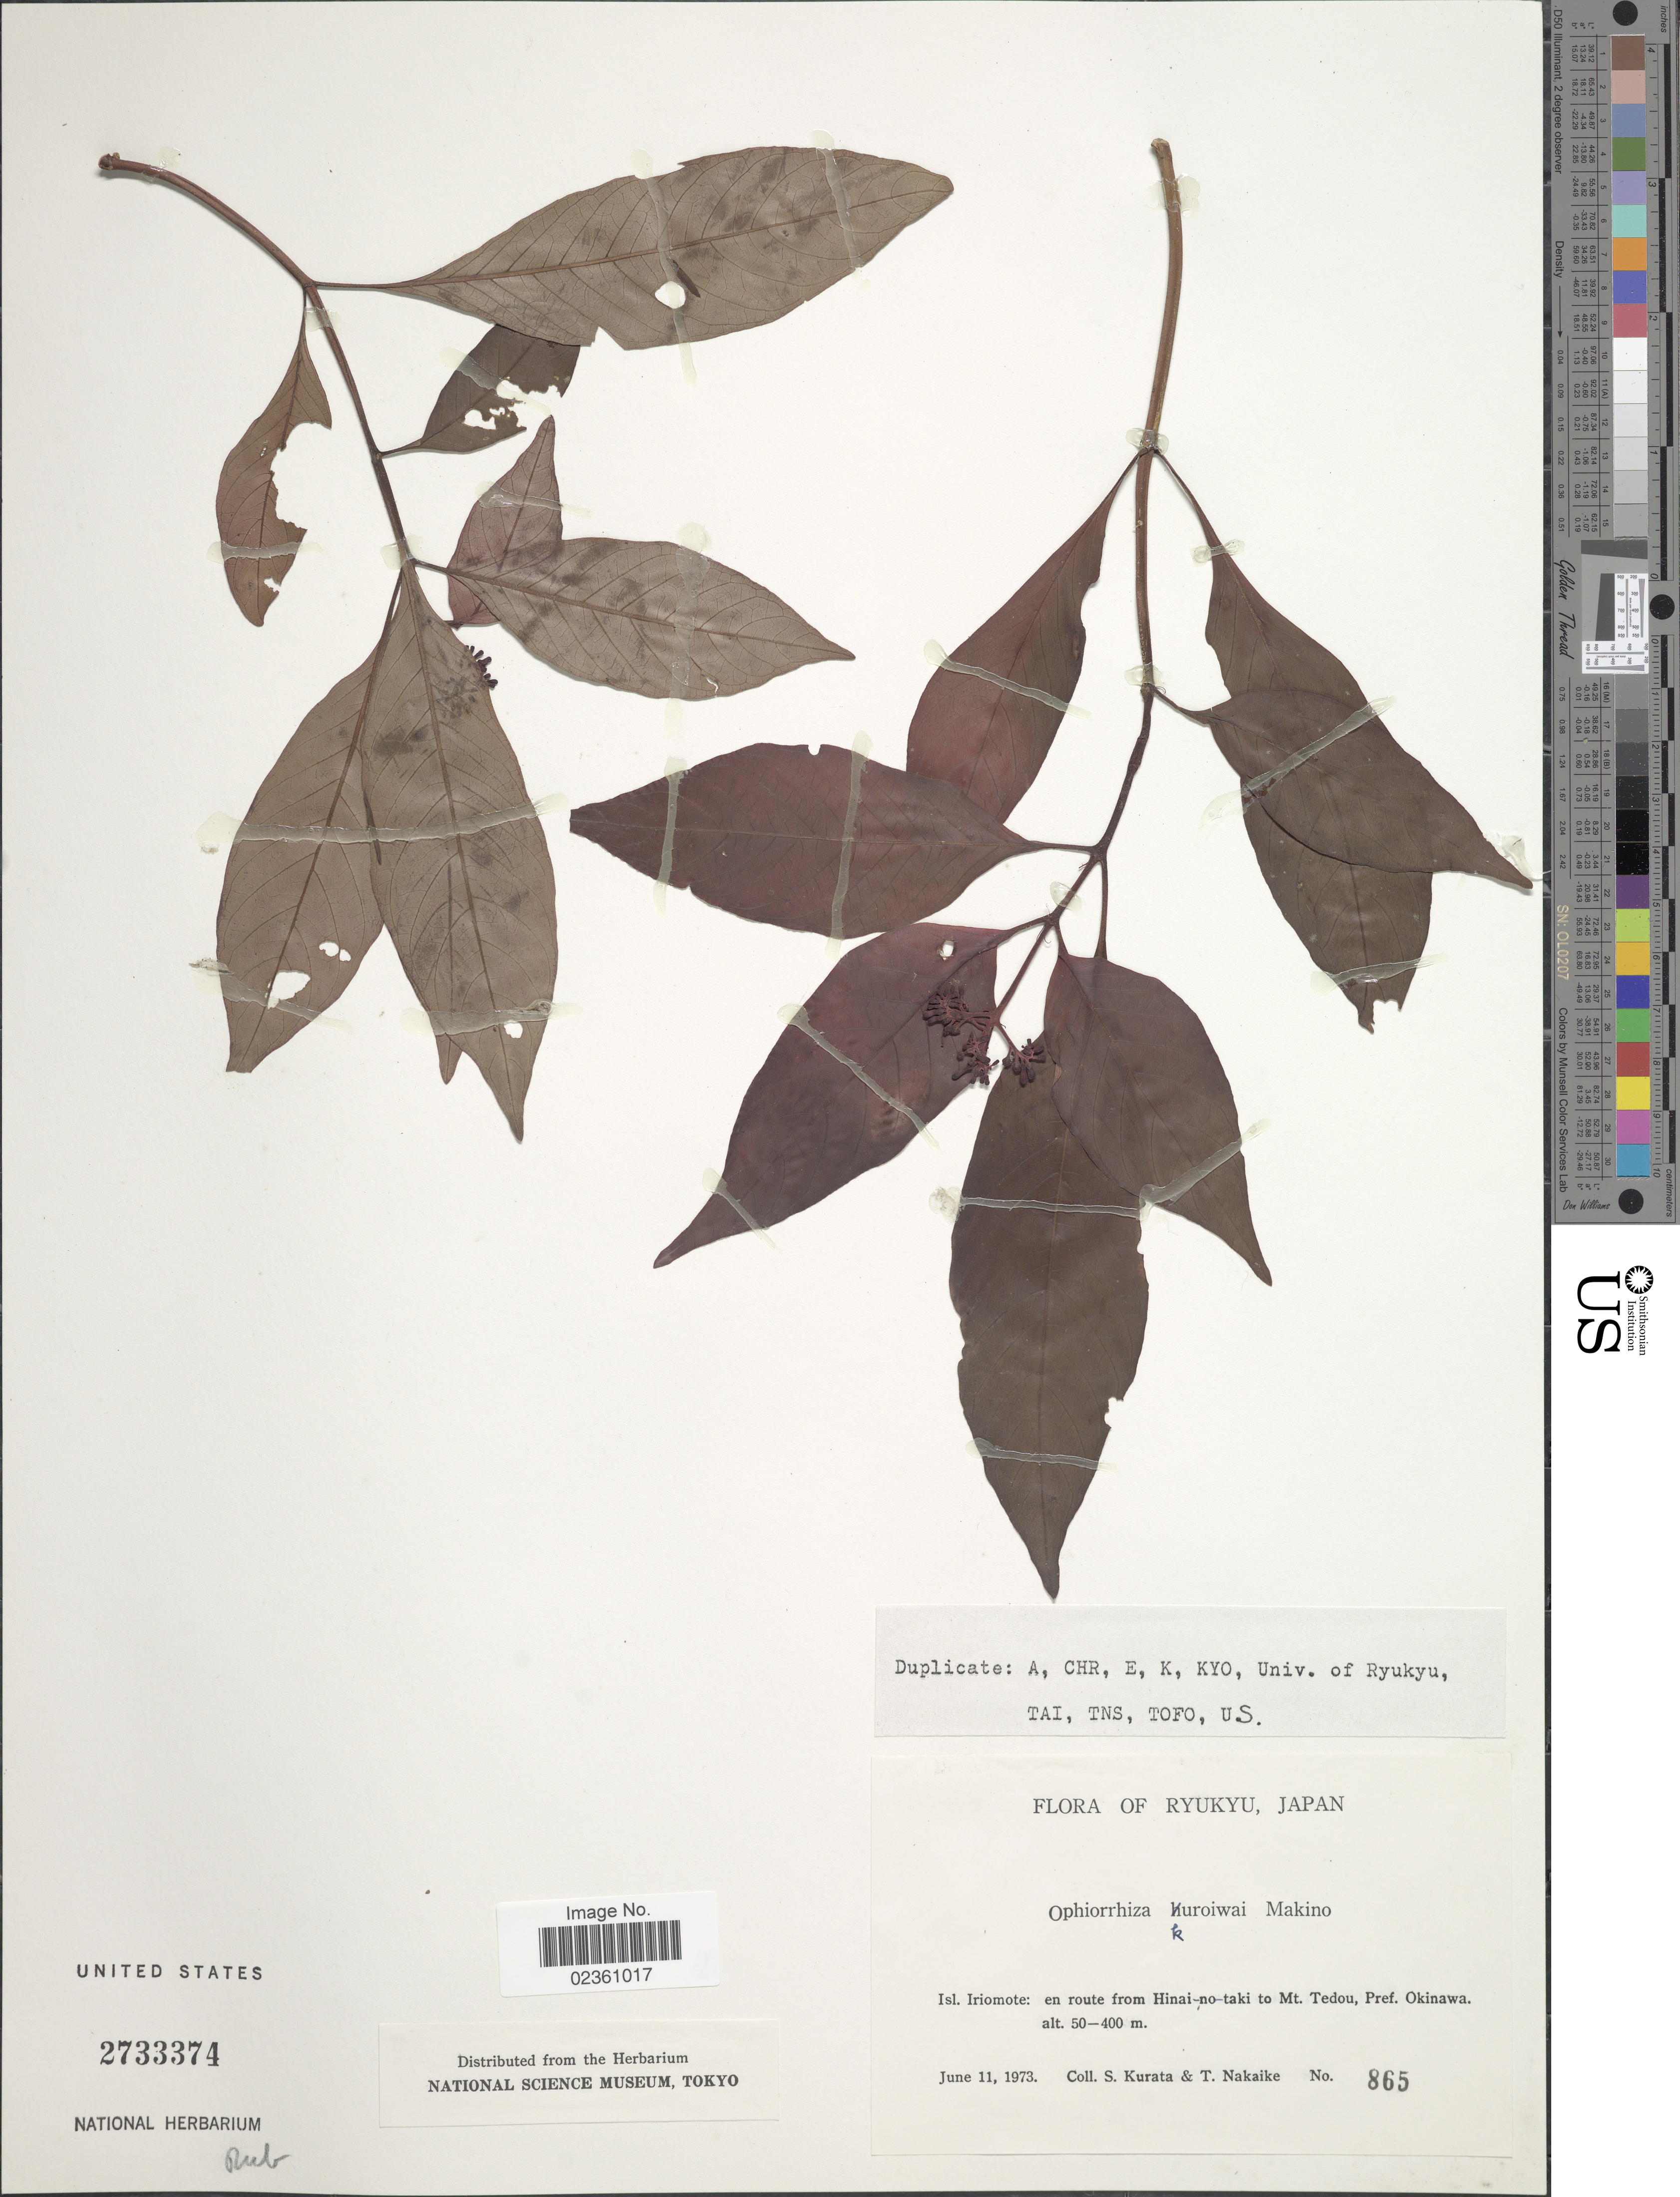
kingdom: Plantae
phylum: Tracheophyta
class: Magnoliopsida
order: Gentianales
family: Rubiaceae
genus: Ophiorrhiza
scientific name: Ophiorrhiza kuroiwai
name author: Makino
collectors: Sa. Kurata & T. Nakaike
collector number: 865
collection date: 1973-06-11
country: Japan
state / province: Okinawa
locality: Ryukyu, Isl. Iriomote: en route from Hinai-no-taki to Mt Tedou, Pref Okinawa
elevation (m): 50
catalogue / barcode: US 2733374